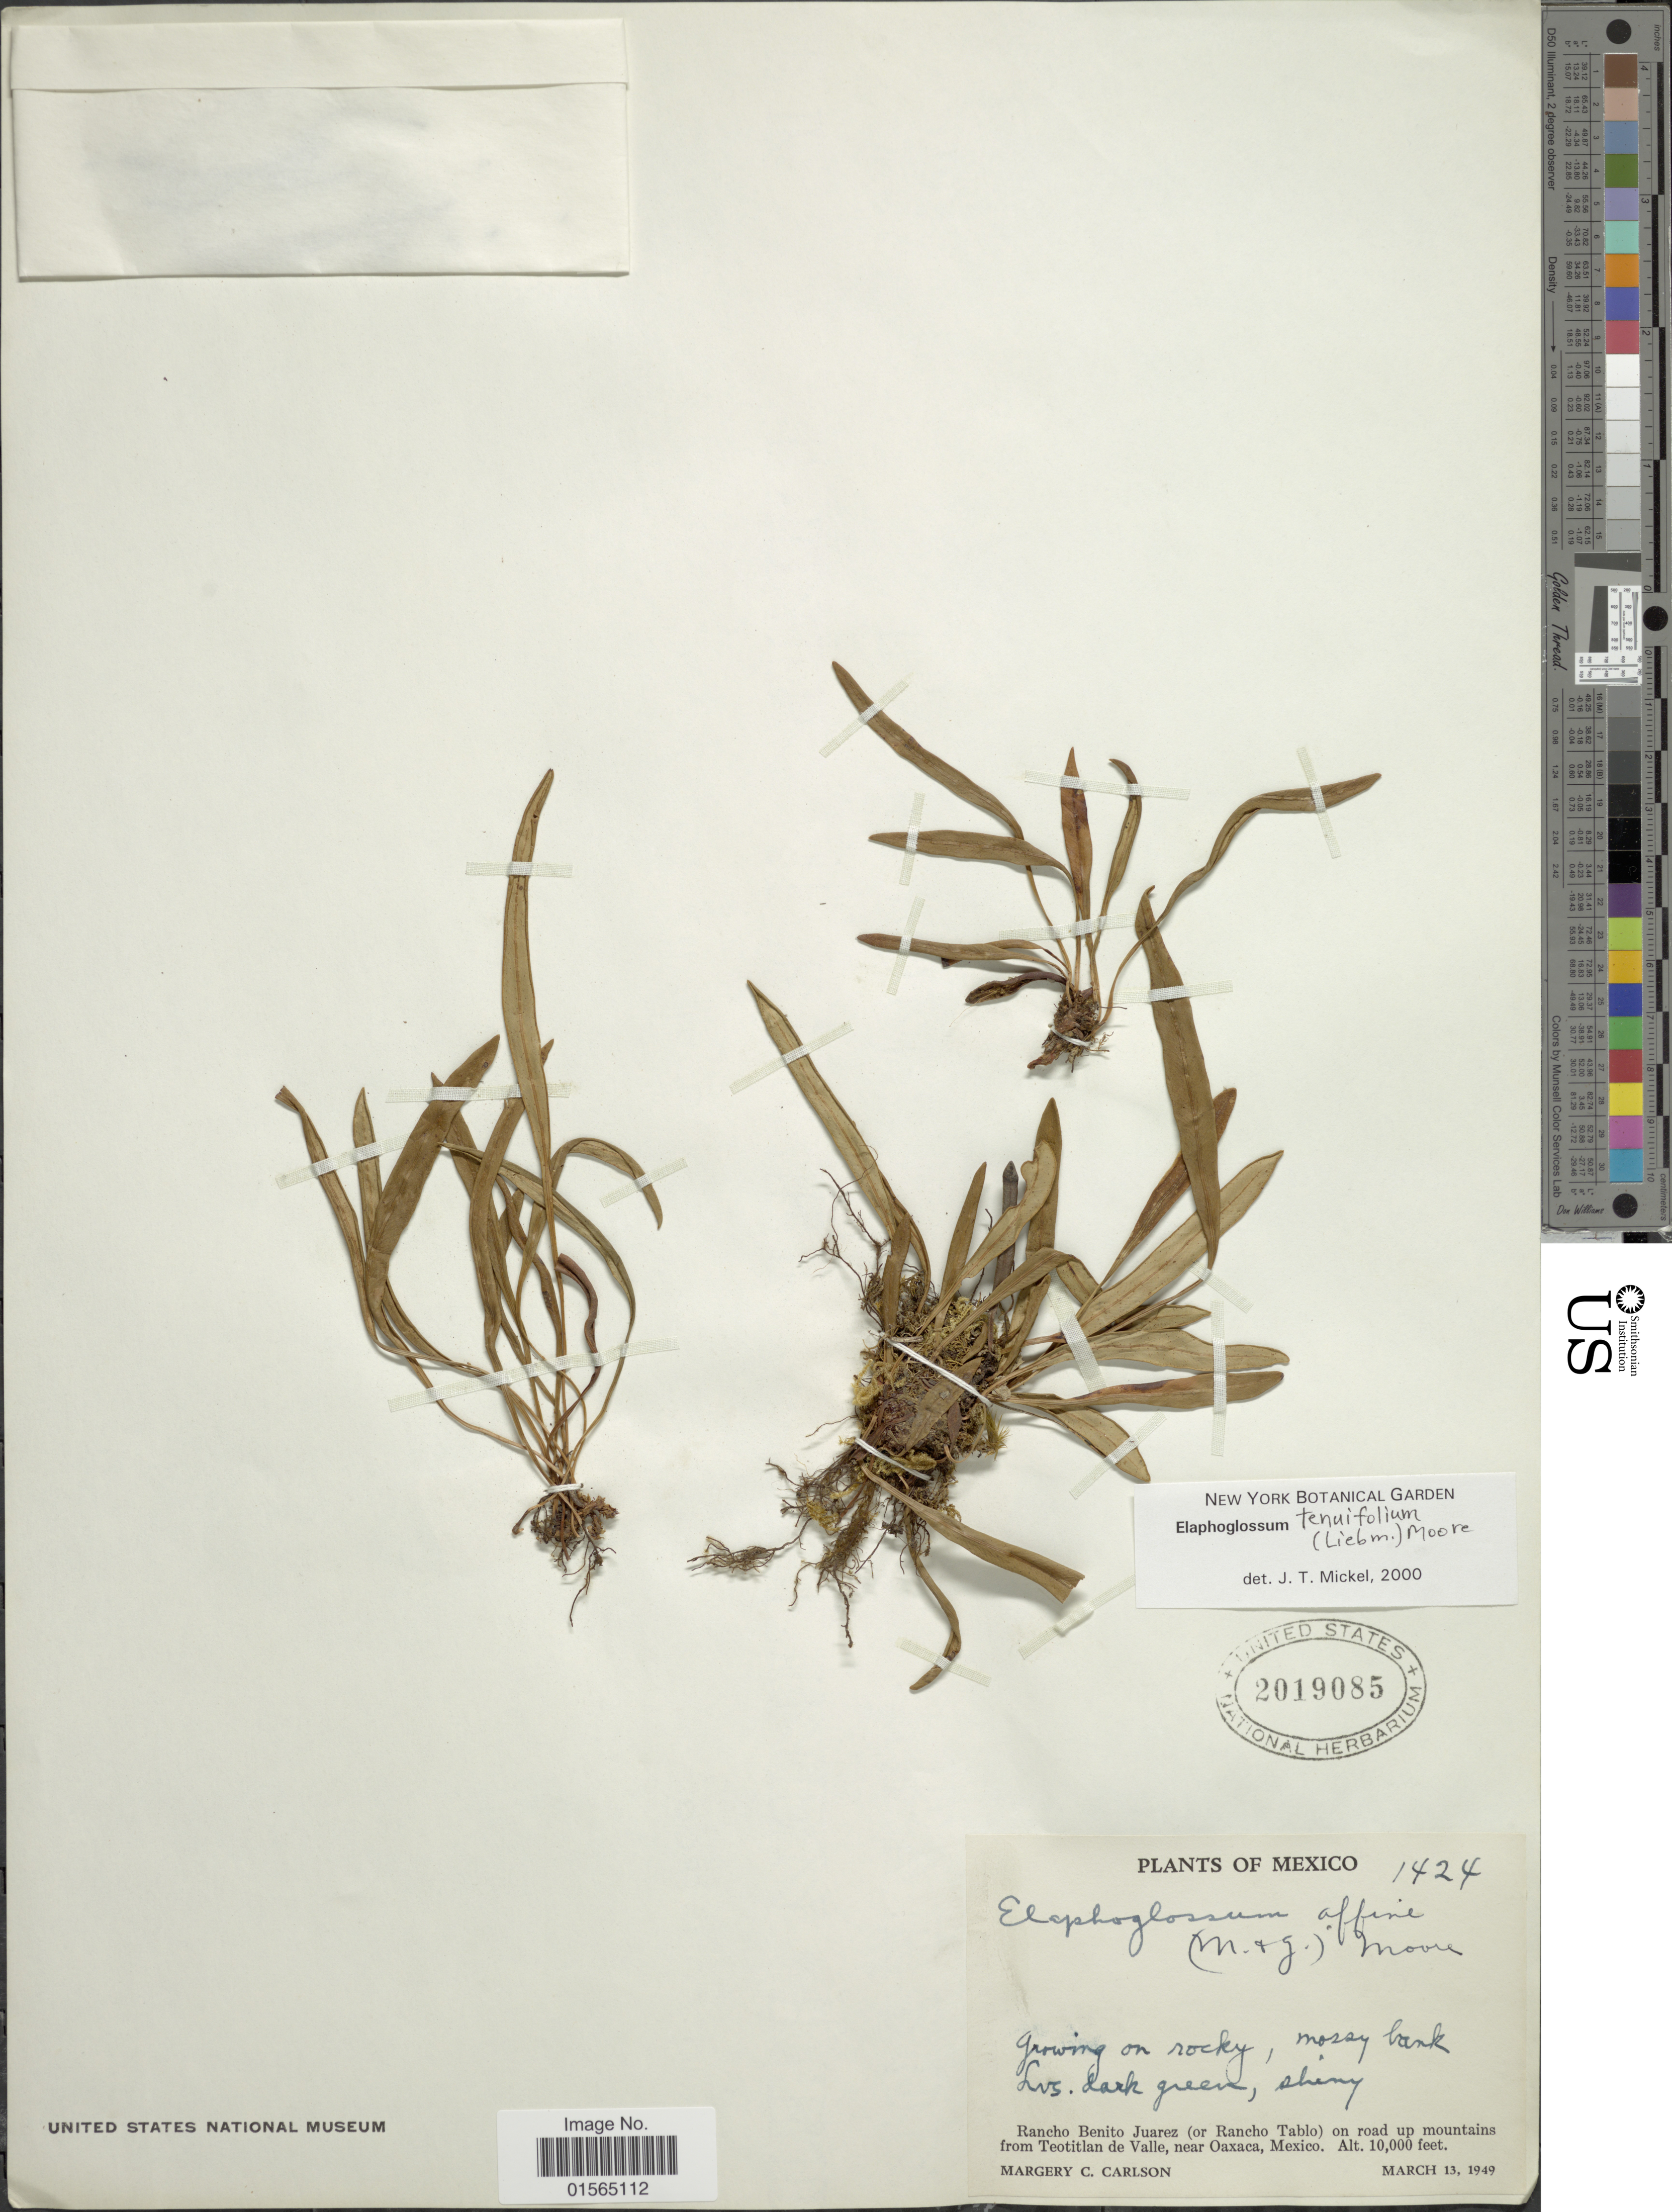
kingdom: Plantae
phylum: Tracheophyta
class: Polypodiopsida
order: Polypodiales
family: Dryopteridaceae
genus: Elaphoglossum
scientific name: Elaphoglossum tenuifolium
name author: (Liebm.) T. Moore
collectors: M. C. Carlson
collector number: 1424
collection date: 1949-03-13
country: Mexico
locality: Rancho Benito Juarez or Rancho Tablo) on road up mountains from Teotitlan de valle, near Oaxaca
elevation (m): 3048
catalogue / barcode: US 2019085